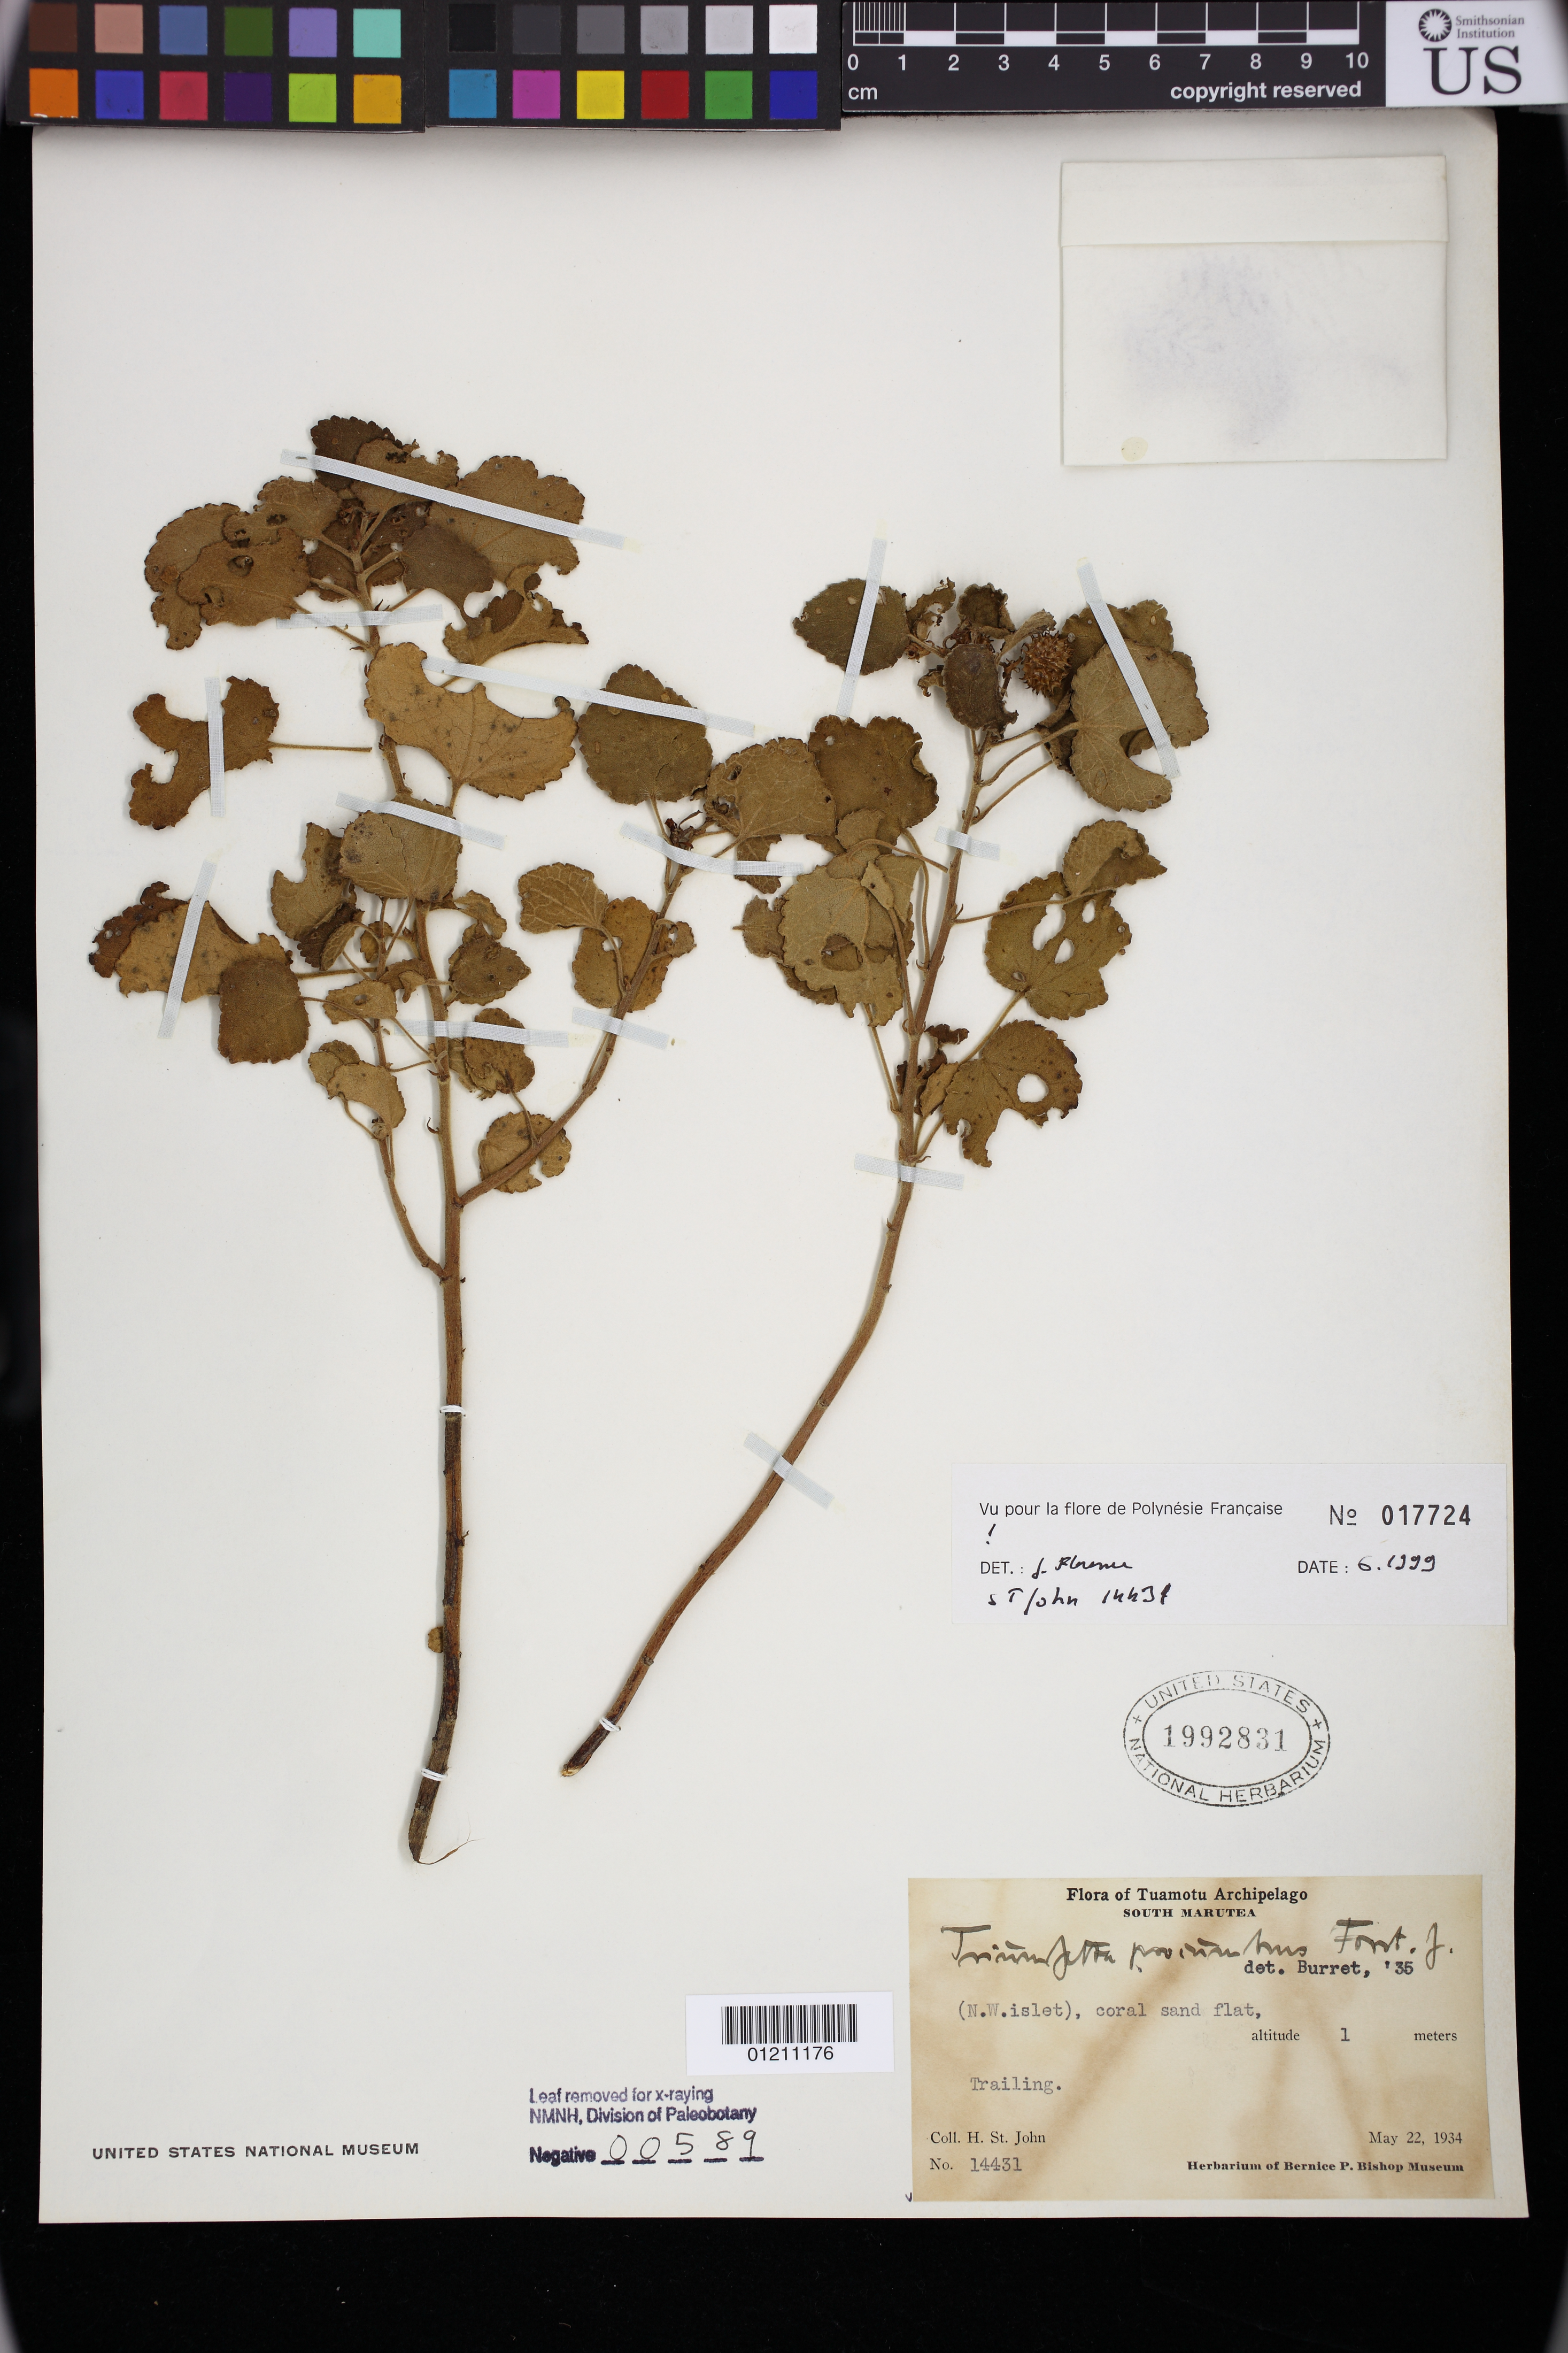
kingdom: Plantae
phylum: Tracheophyta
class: Magnoliopsida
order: Malvales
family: Malvaceae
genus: Triumfetta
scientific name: Triumfetta procumbens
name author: G. Forst.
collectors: H. St. John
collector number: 14431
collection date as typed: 22 May 1934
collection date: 1934-05-22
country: French Polynesia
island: Marutea South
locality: Tuamotu Archigelago, South Marutea, (N.W. islet) coral sand flat.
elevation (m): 1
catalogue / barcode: US 1992831